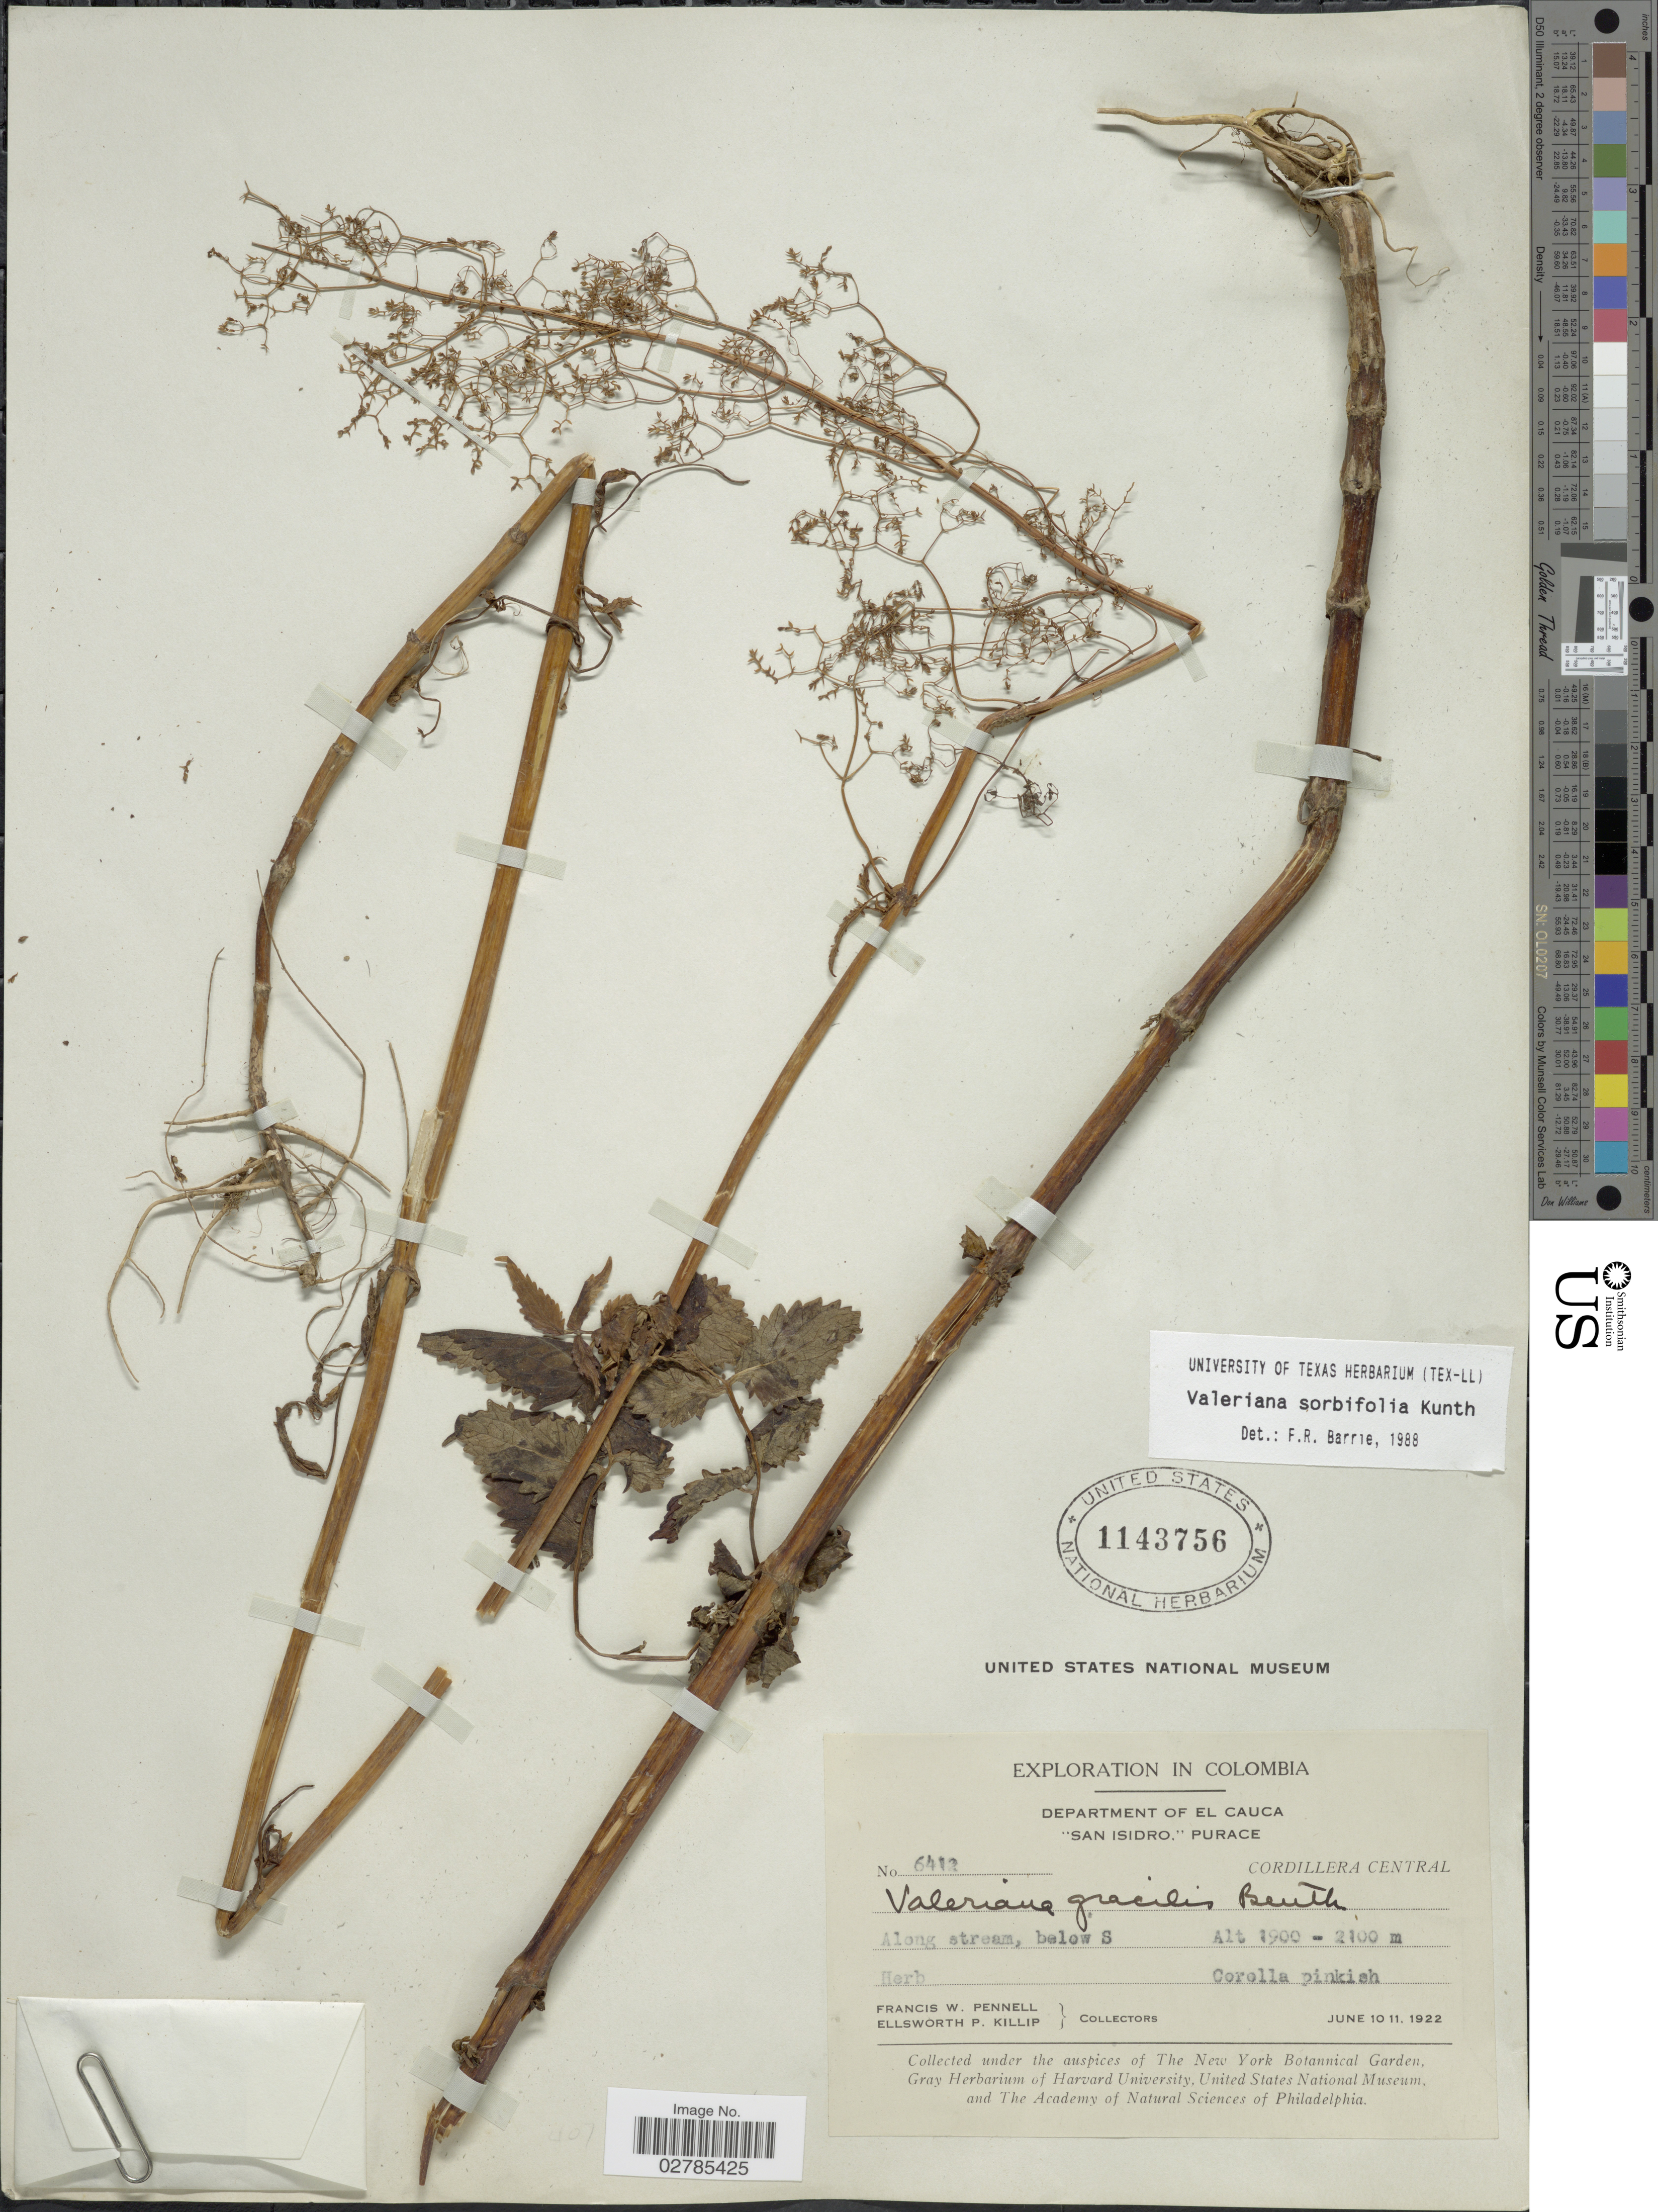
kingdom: Plantae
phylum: Tracheophyta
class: Magnoliopsida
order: Dipsacales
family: Caprifoliaceae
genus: Valeriana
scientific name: Valeriana sorbifolia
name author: Kunth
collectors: F. W. Pennell & E. P. Killip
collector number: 6412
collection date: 1922-06-10/1922-06-11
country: Colombia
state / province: Cauca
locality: Department of El Cauca. "San Isidro." Purace. Cordillera Central. Along stream, below S.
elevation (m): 1900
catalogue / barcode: US 1143756